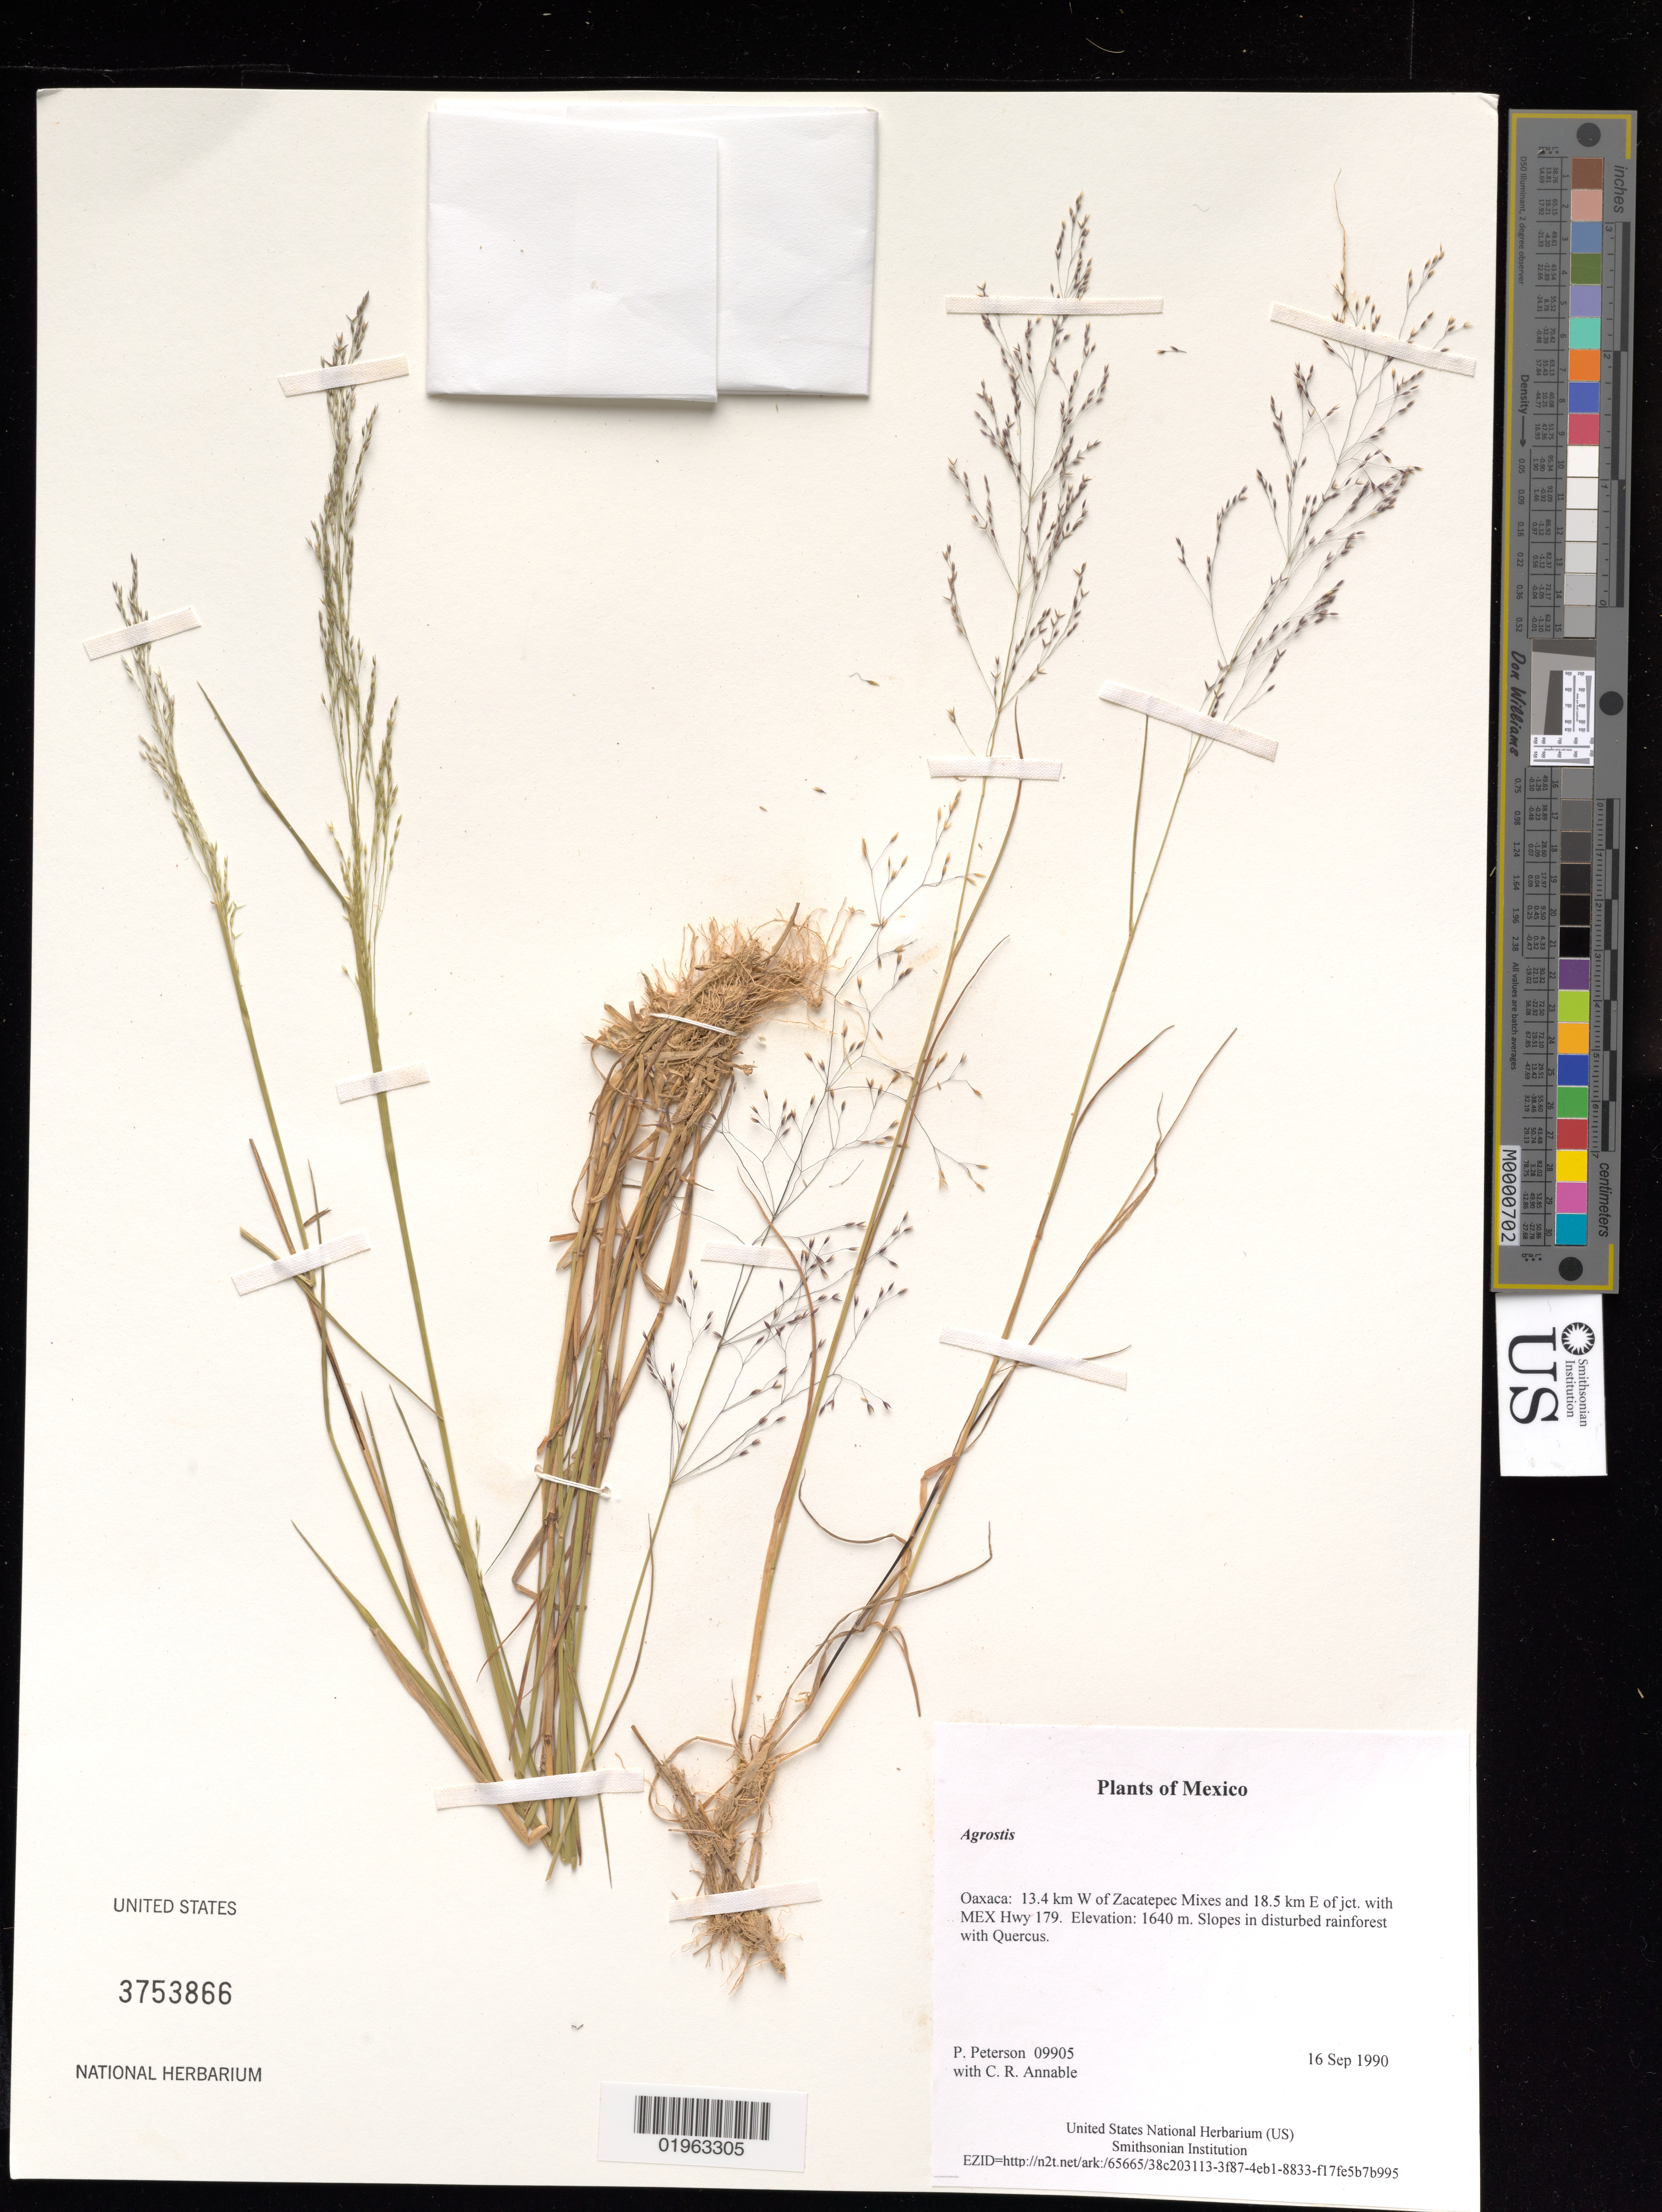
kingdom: Plantae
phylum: Tracheophyta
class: Liliopsida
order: Poales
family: Poaceae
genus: Agrostis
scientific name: Agrostis sp.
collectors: P. M. Peterson & C. R. Annable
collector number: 09905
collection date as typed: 16 Sep 1990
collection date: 1990-09-16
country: Mexico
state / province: Oaxaca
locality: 13.4 km W of Zacatepec Mixes and 18.5 km E of jct. with MEX Hwy 179.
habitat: Slopes in disturbed rainforest with Quercus.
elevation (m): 1640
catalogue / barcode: US 3753866